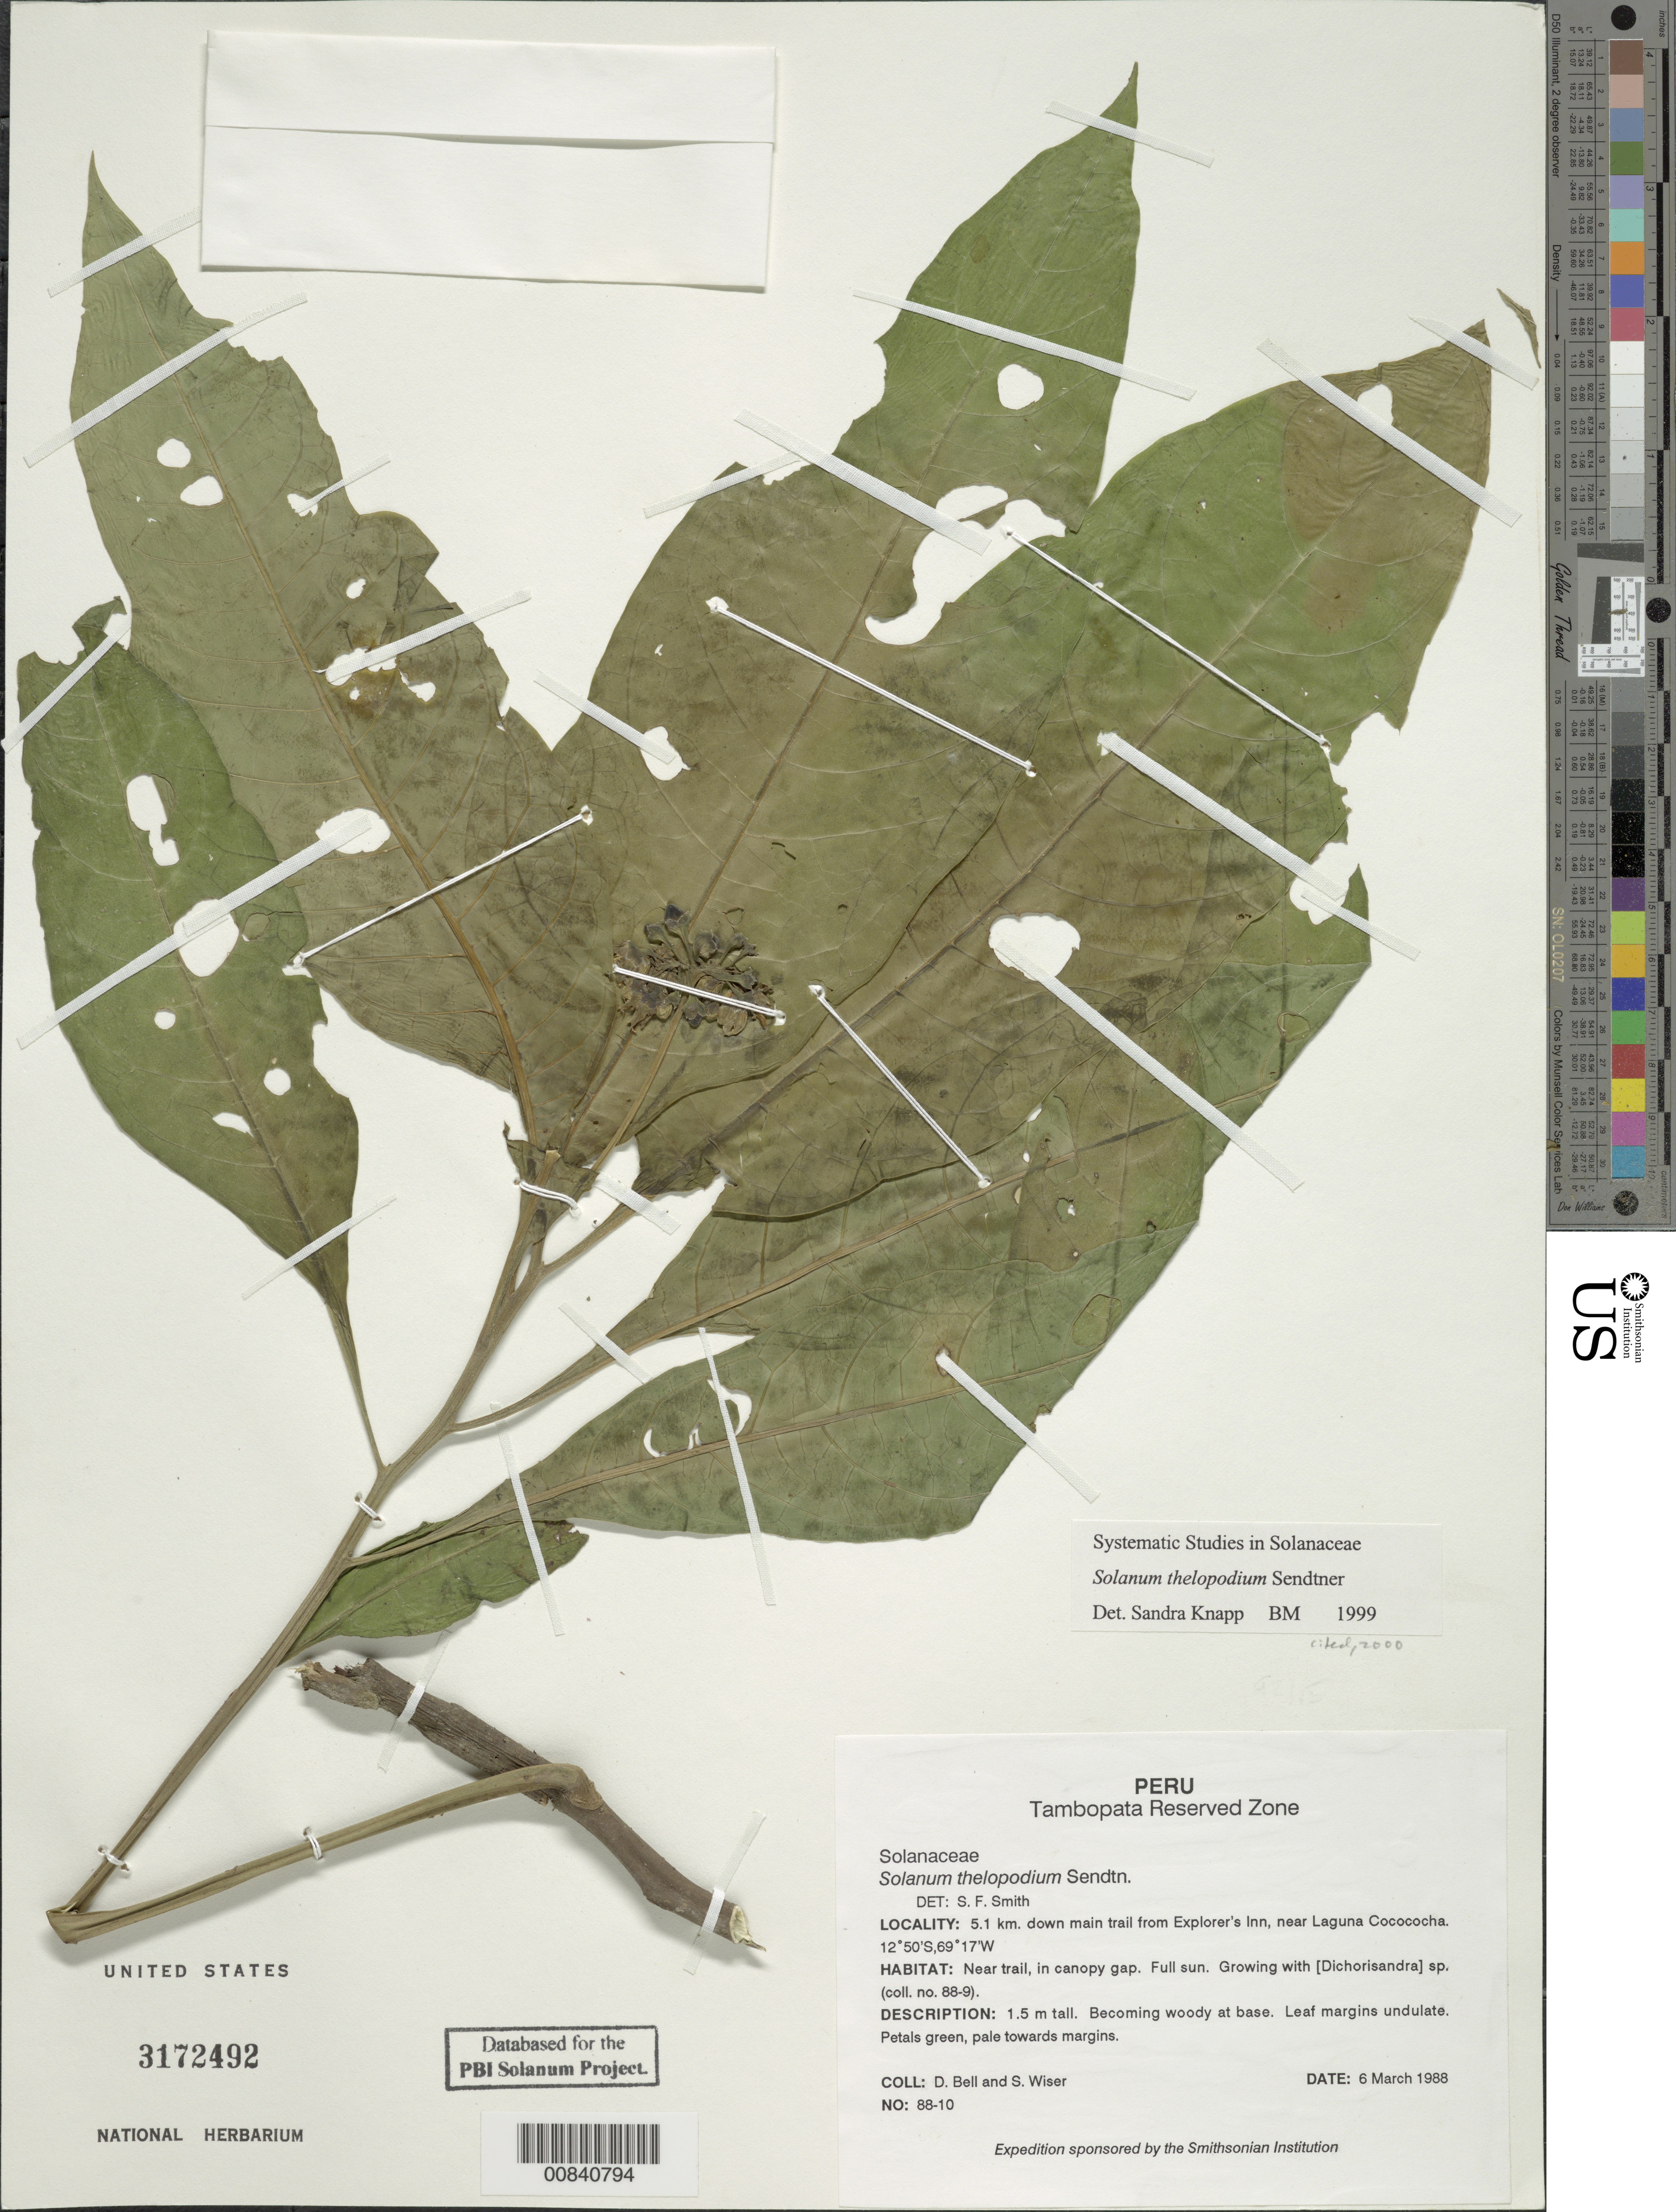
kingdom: Plantae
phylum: Tracheophyta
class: Magnoliopsida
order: Solanales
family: Solanaceae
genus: Solanum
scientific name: Solanum thelopodium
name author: Sendtn.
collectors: D. A. Bell & S. Wiser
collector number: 88-10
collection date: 1988-03-06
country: Peru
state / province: Madre de Dios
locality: Tambopata Reserved Zone, 5.1 km. down main trail from Explorer's Inn, near Laguna Cocococha.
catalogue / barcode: US 3172492